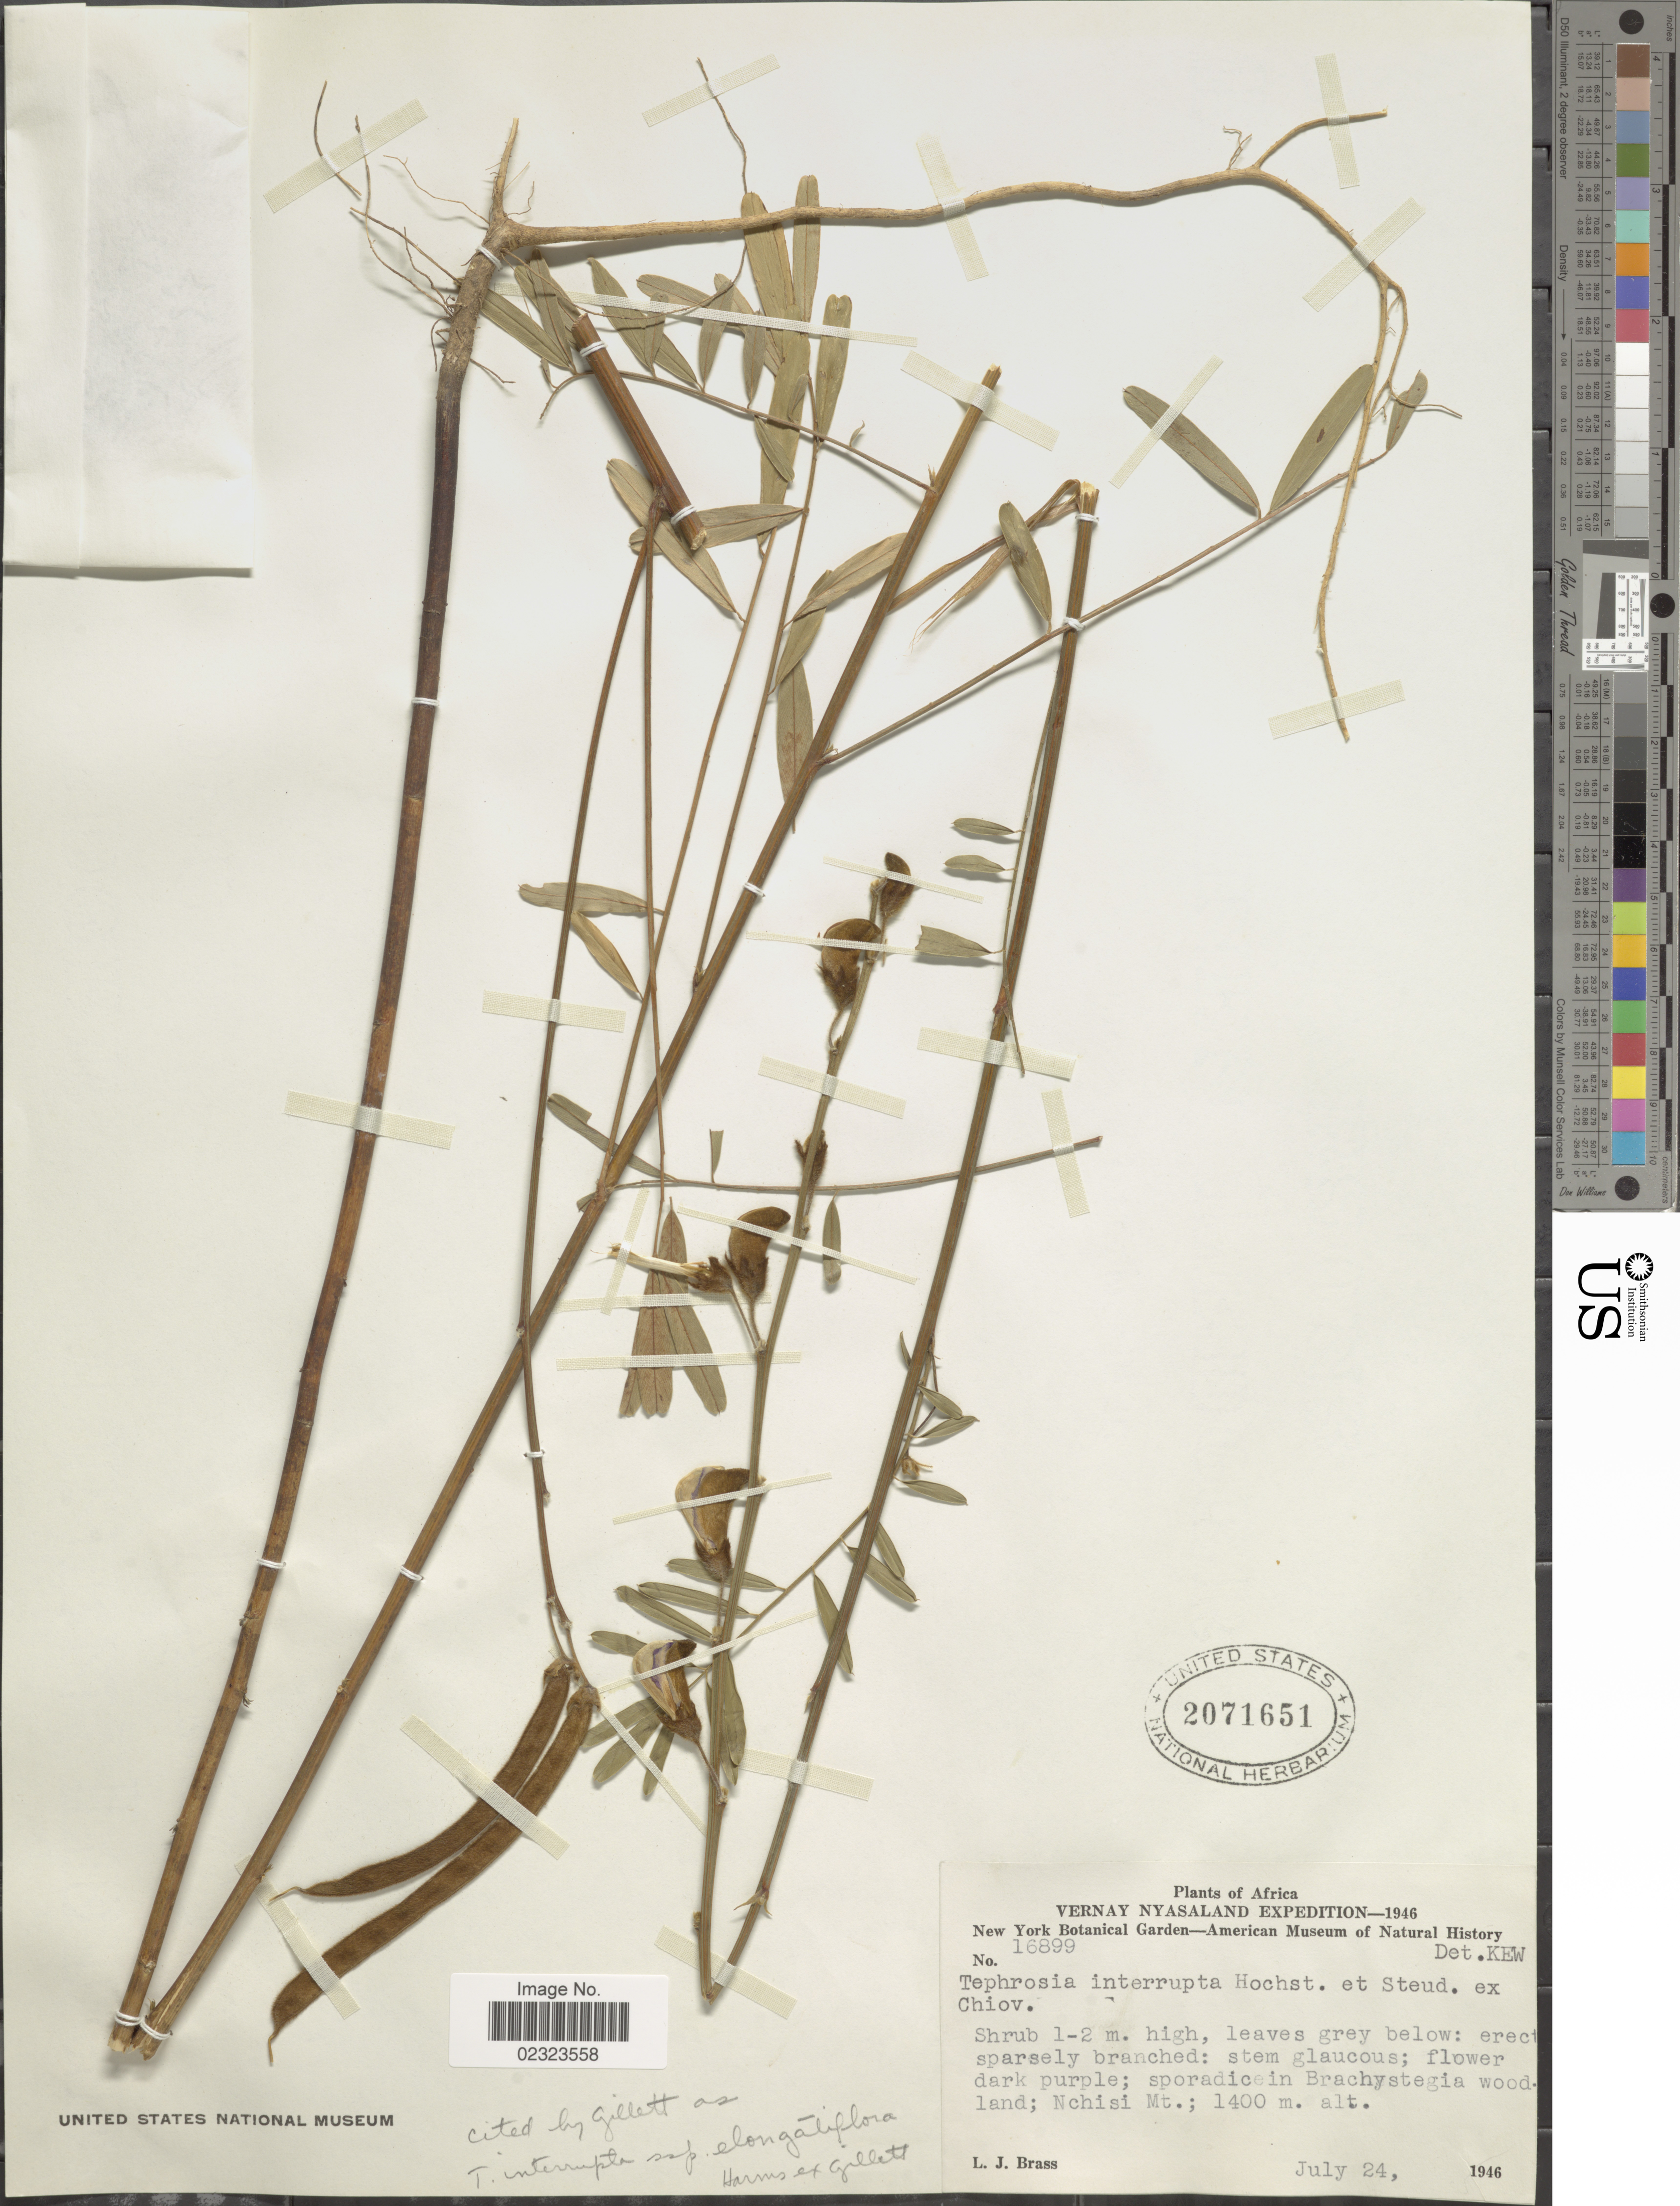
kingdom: Plantae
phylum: Tracheophyta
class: Magnoliopsida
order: Fabales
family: Fabaceae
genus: Tephrosia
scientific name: Tephrosia interrupta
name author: Hochst. & Steud. ex Engl.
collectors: L. J. Brass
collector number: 16899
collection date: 1946-07-24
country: Malawi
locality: Vernay Nyasaland, Nchisi Mt.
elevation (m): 1400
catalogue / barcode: US 2071651